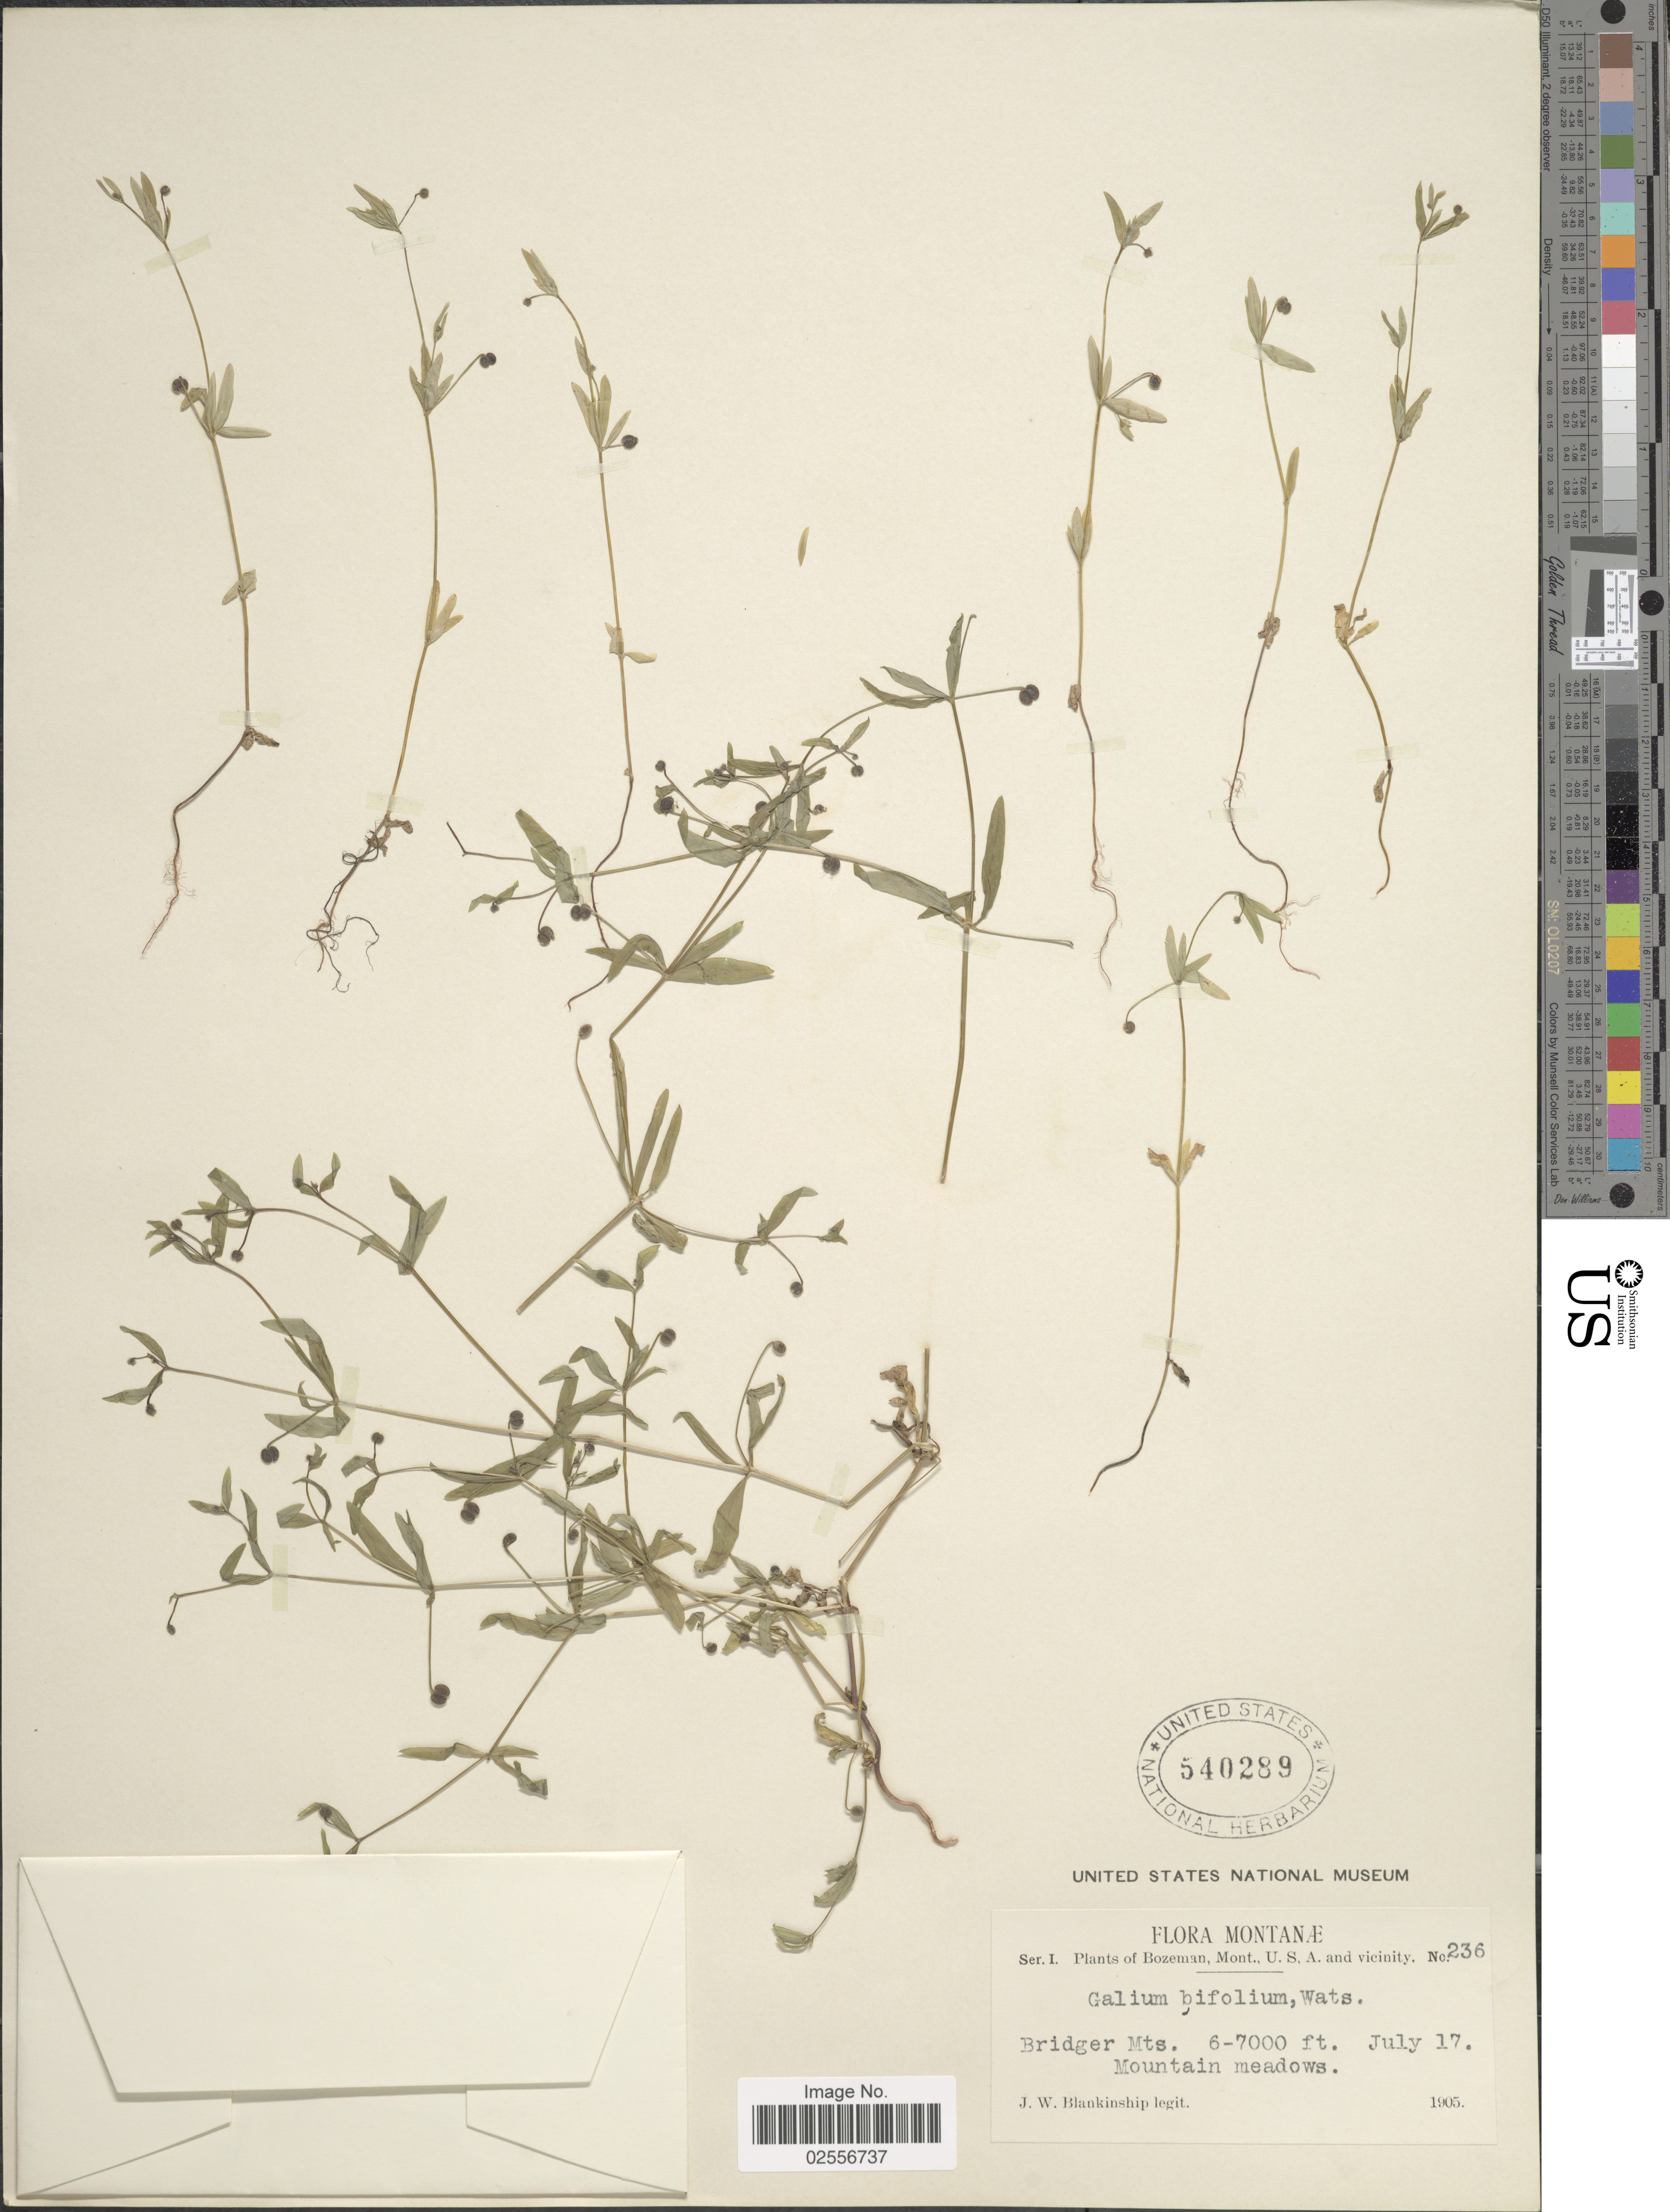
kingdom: Plantae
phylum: Tracheophyta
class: Magnoliopsida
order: Gentianales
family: Rubiaceae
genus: Galium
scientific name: Galium bifolium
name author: S. Watson in C. King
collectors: J. W. Blankinship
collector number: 236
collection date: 1905-07-17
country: United States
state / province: Montana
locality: Montanae. Bozeman, Mont., U.S.A. and vicinity. Bridger Mts. Mountain meadows.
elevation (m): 1829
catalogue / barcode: US 540289